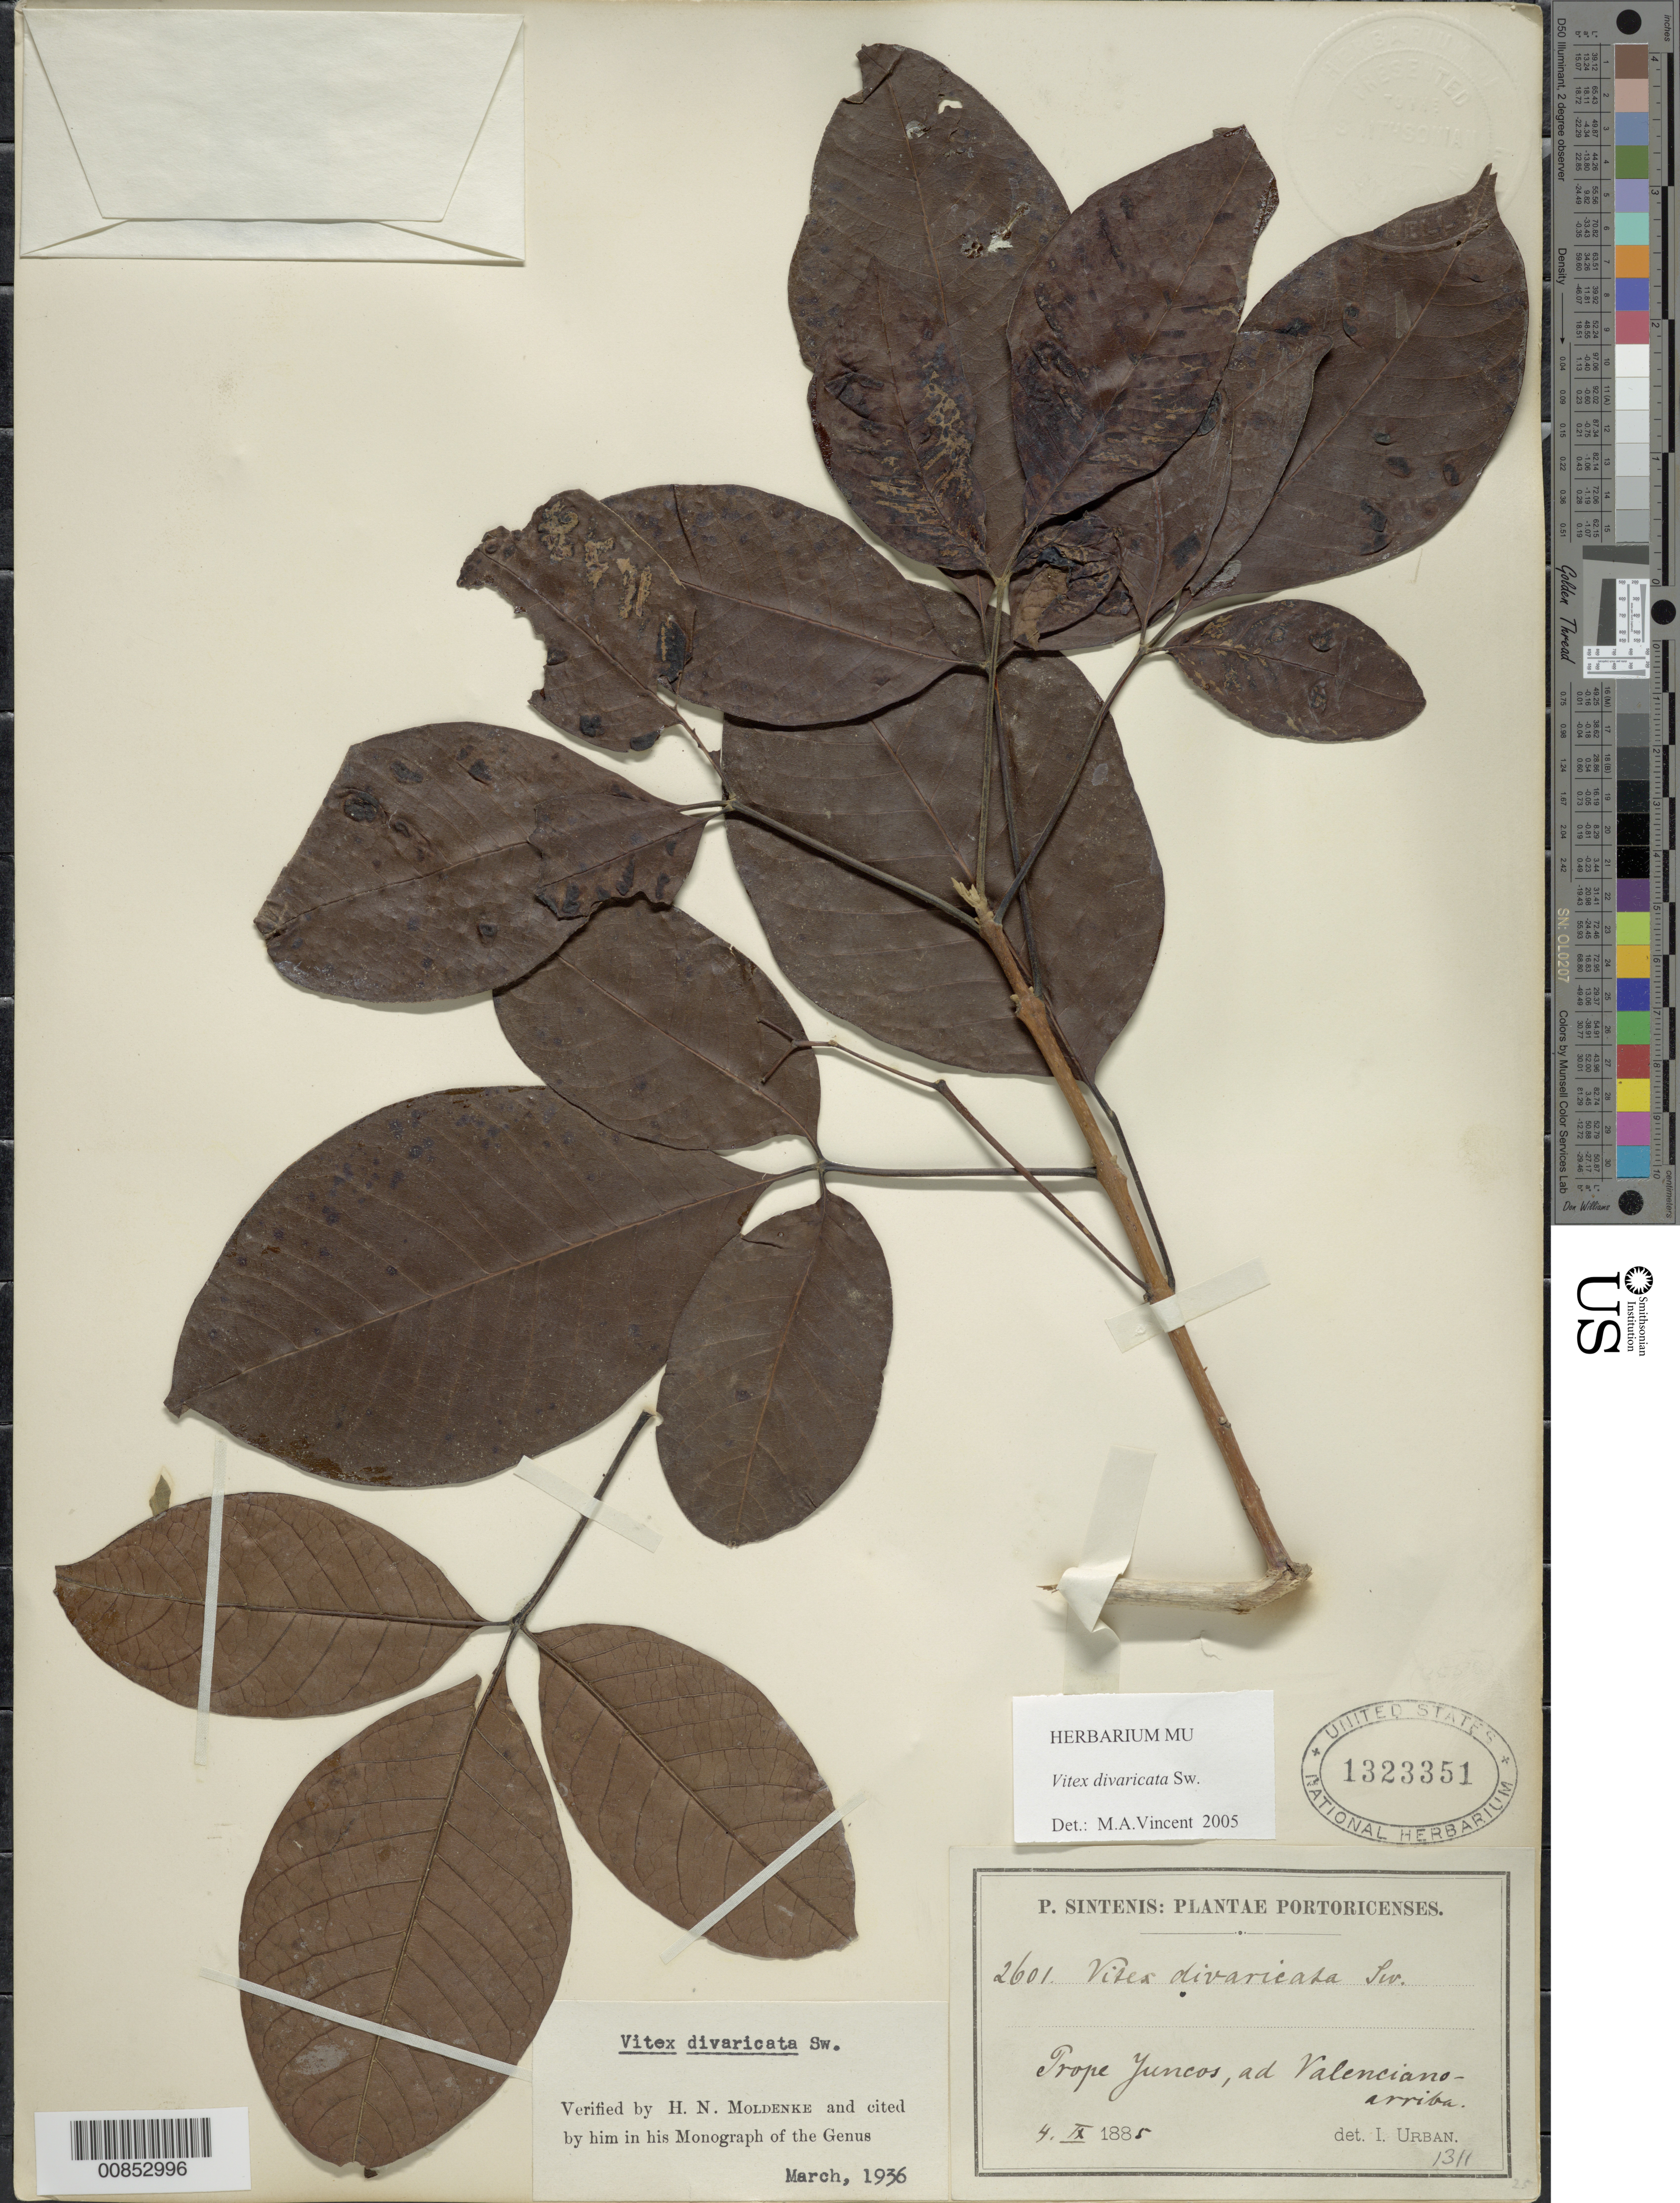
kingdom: Plantae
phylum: Tracheophyta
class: Magnoliopsida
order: Lamiales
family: Lamiaceae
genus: Vitex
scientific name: Vitex divaricata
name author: Sw.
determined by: Vincent, Michael A.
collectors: P. Sintenis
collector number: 2601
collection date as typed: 04 Sep 1885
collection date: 1885-09-04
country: Puerto Rico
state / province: Humacao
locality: Juncos, ad Valenciano-arriba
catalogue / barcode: US 1323351